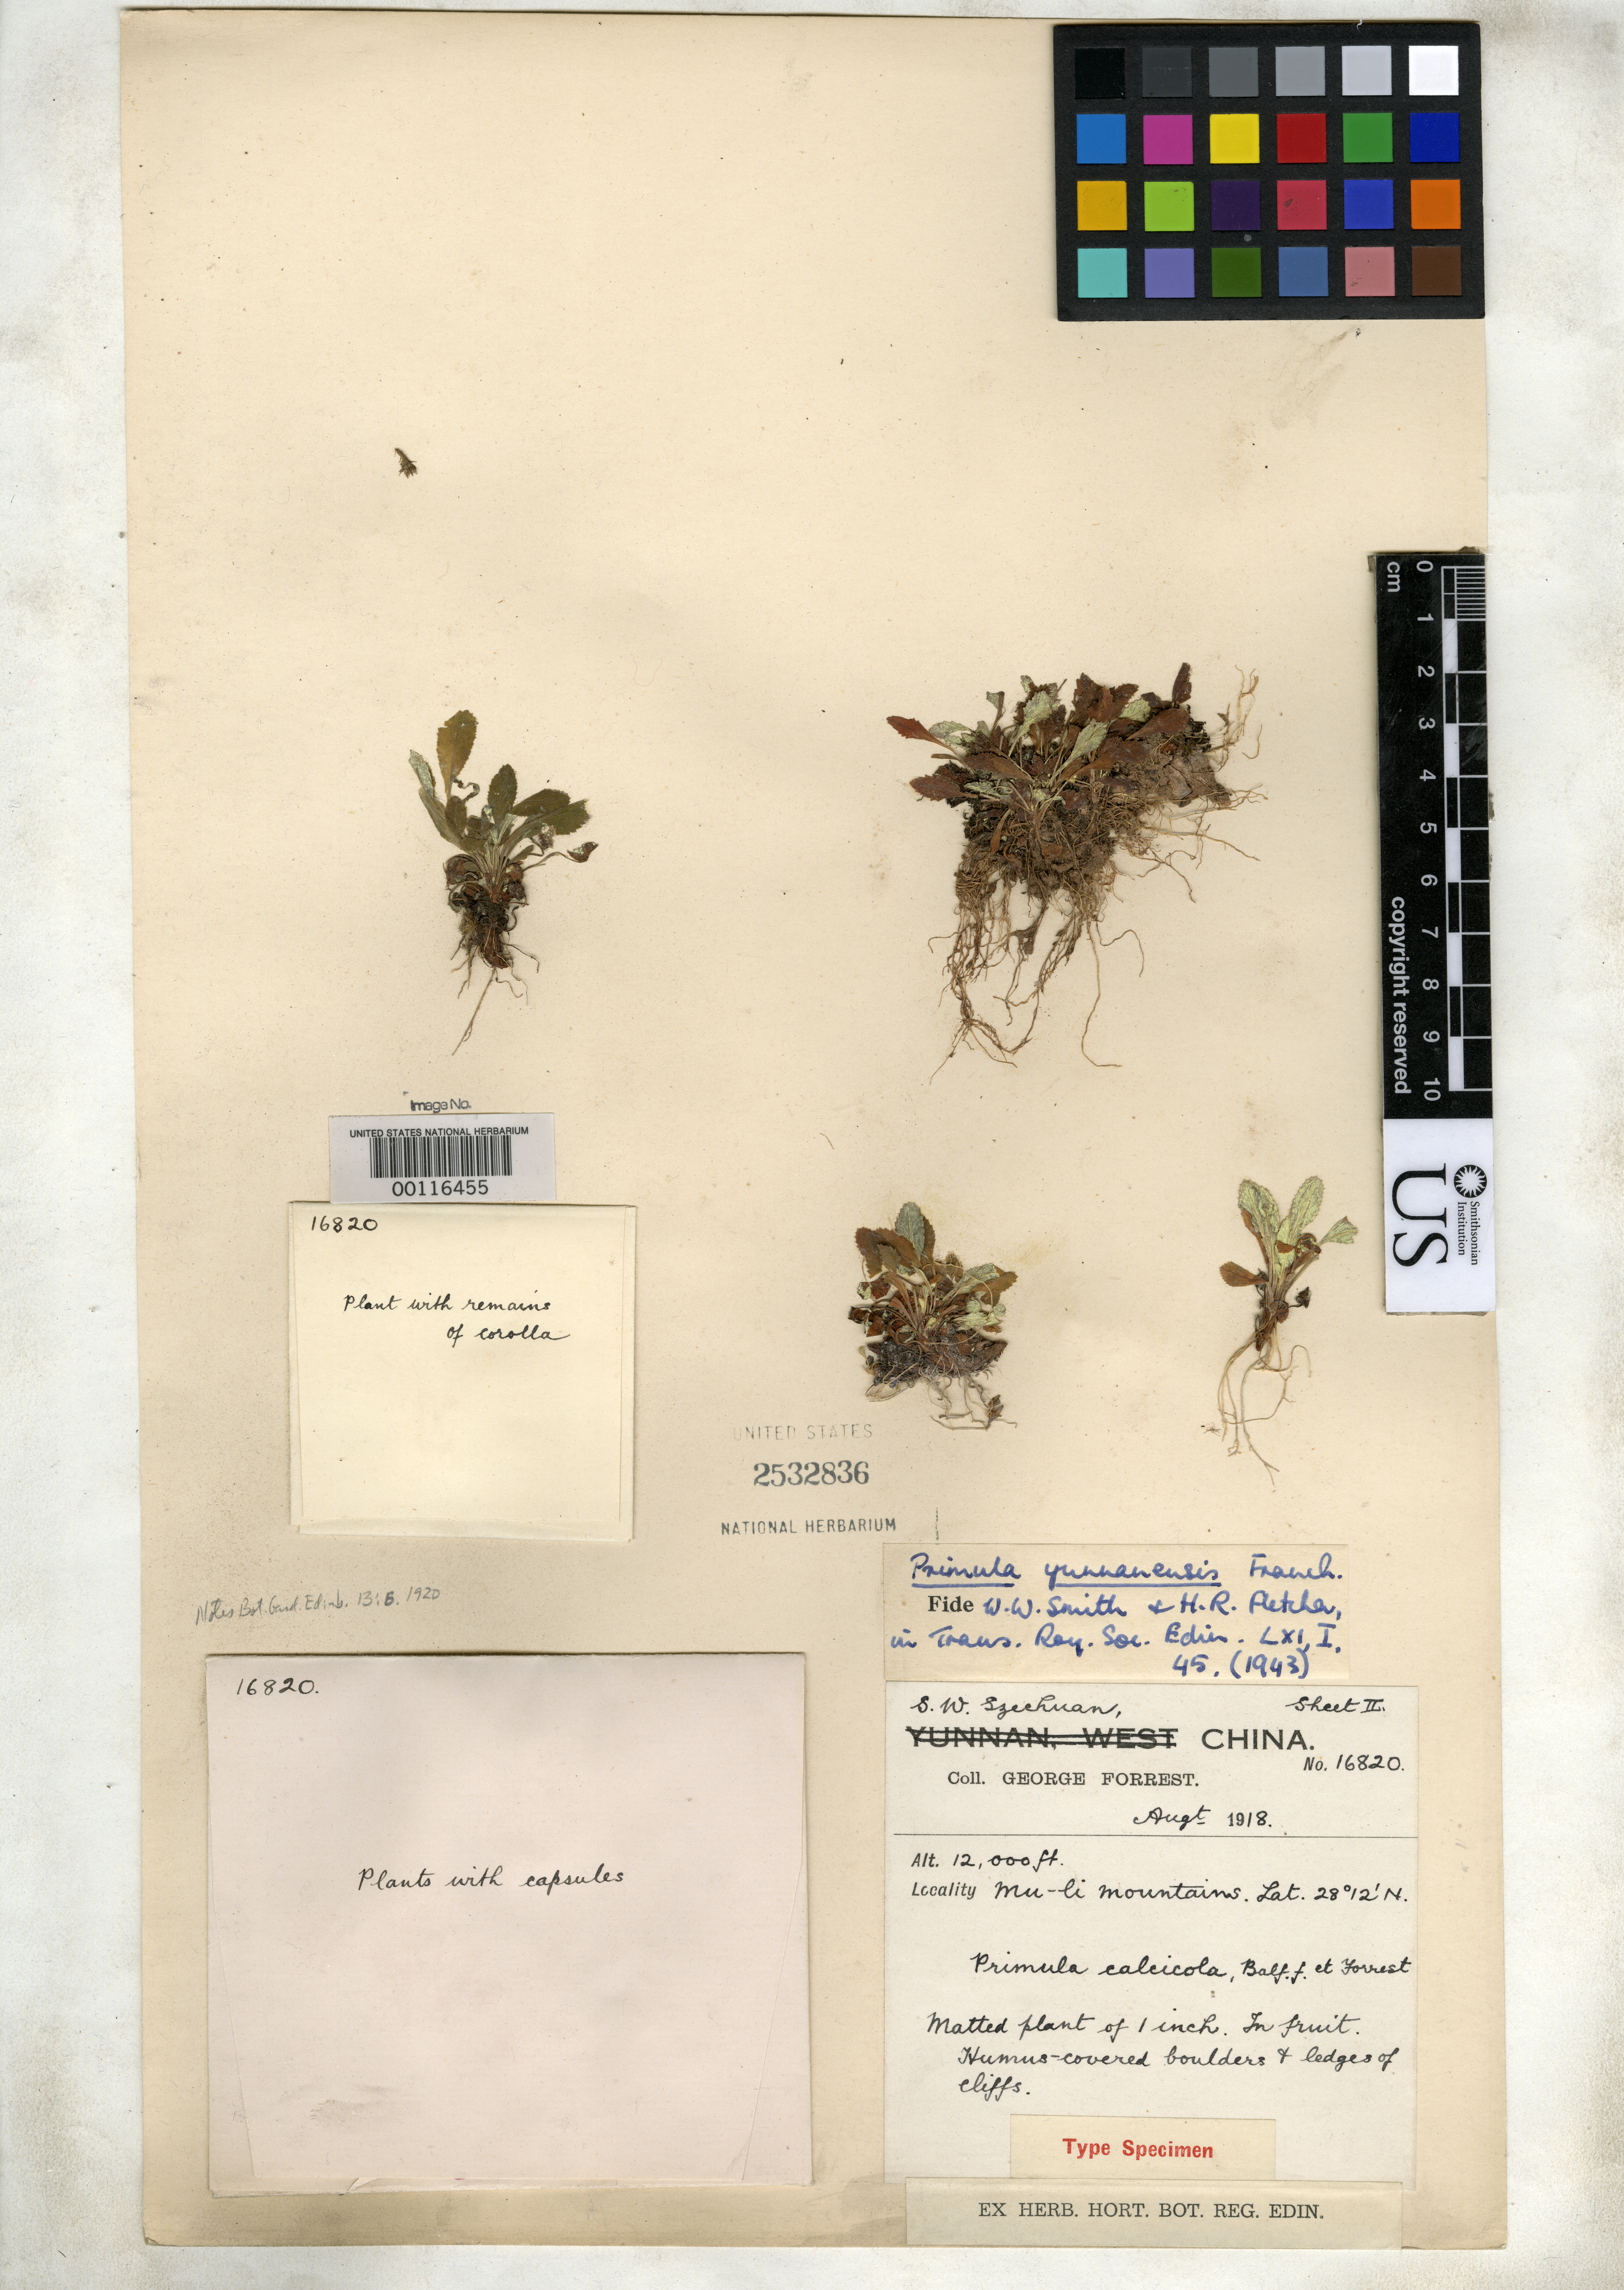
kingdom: Plantae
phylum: Tracheophyta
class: Magnoliopsida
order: Ericales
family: Primulaceae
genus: Primula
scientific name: Primula calcicola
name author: Balf. f. & Forrest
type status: Isotype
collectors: G. Forrest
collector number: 16820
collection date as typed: Aug 1918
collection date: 1918-08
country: China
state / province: Sichuan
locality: Mu-li Mts.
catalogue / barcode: US 2532836